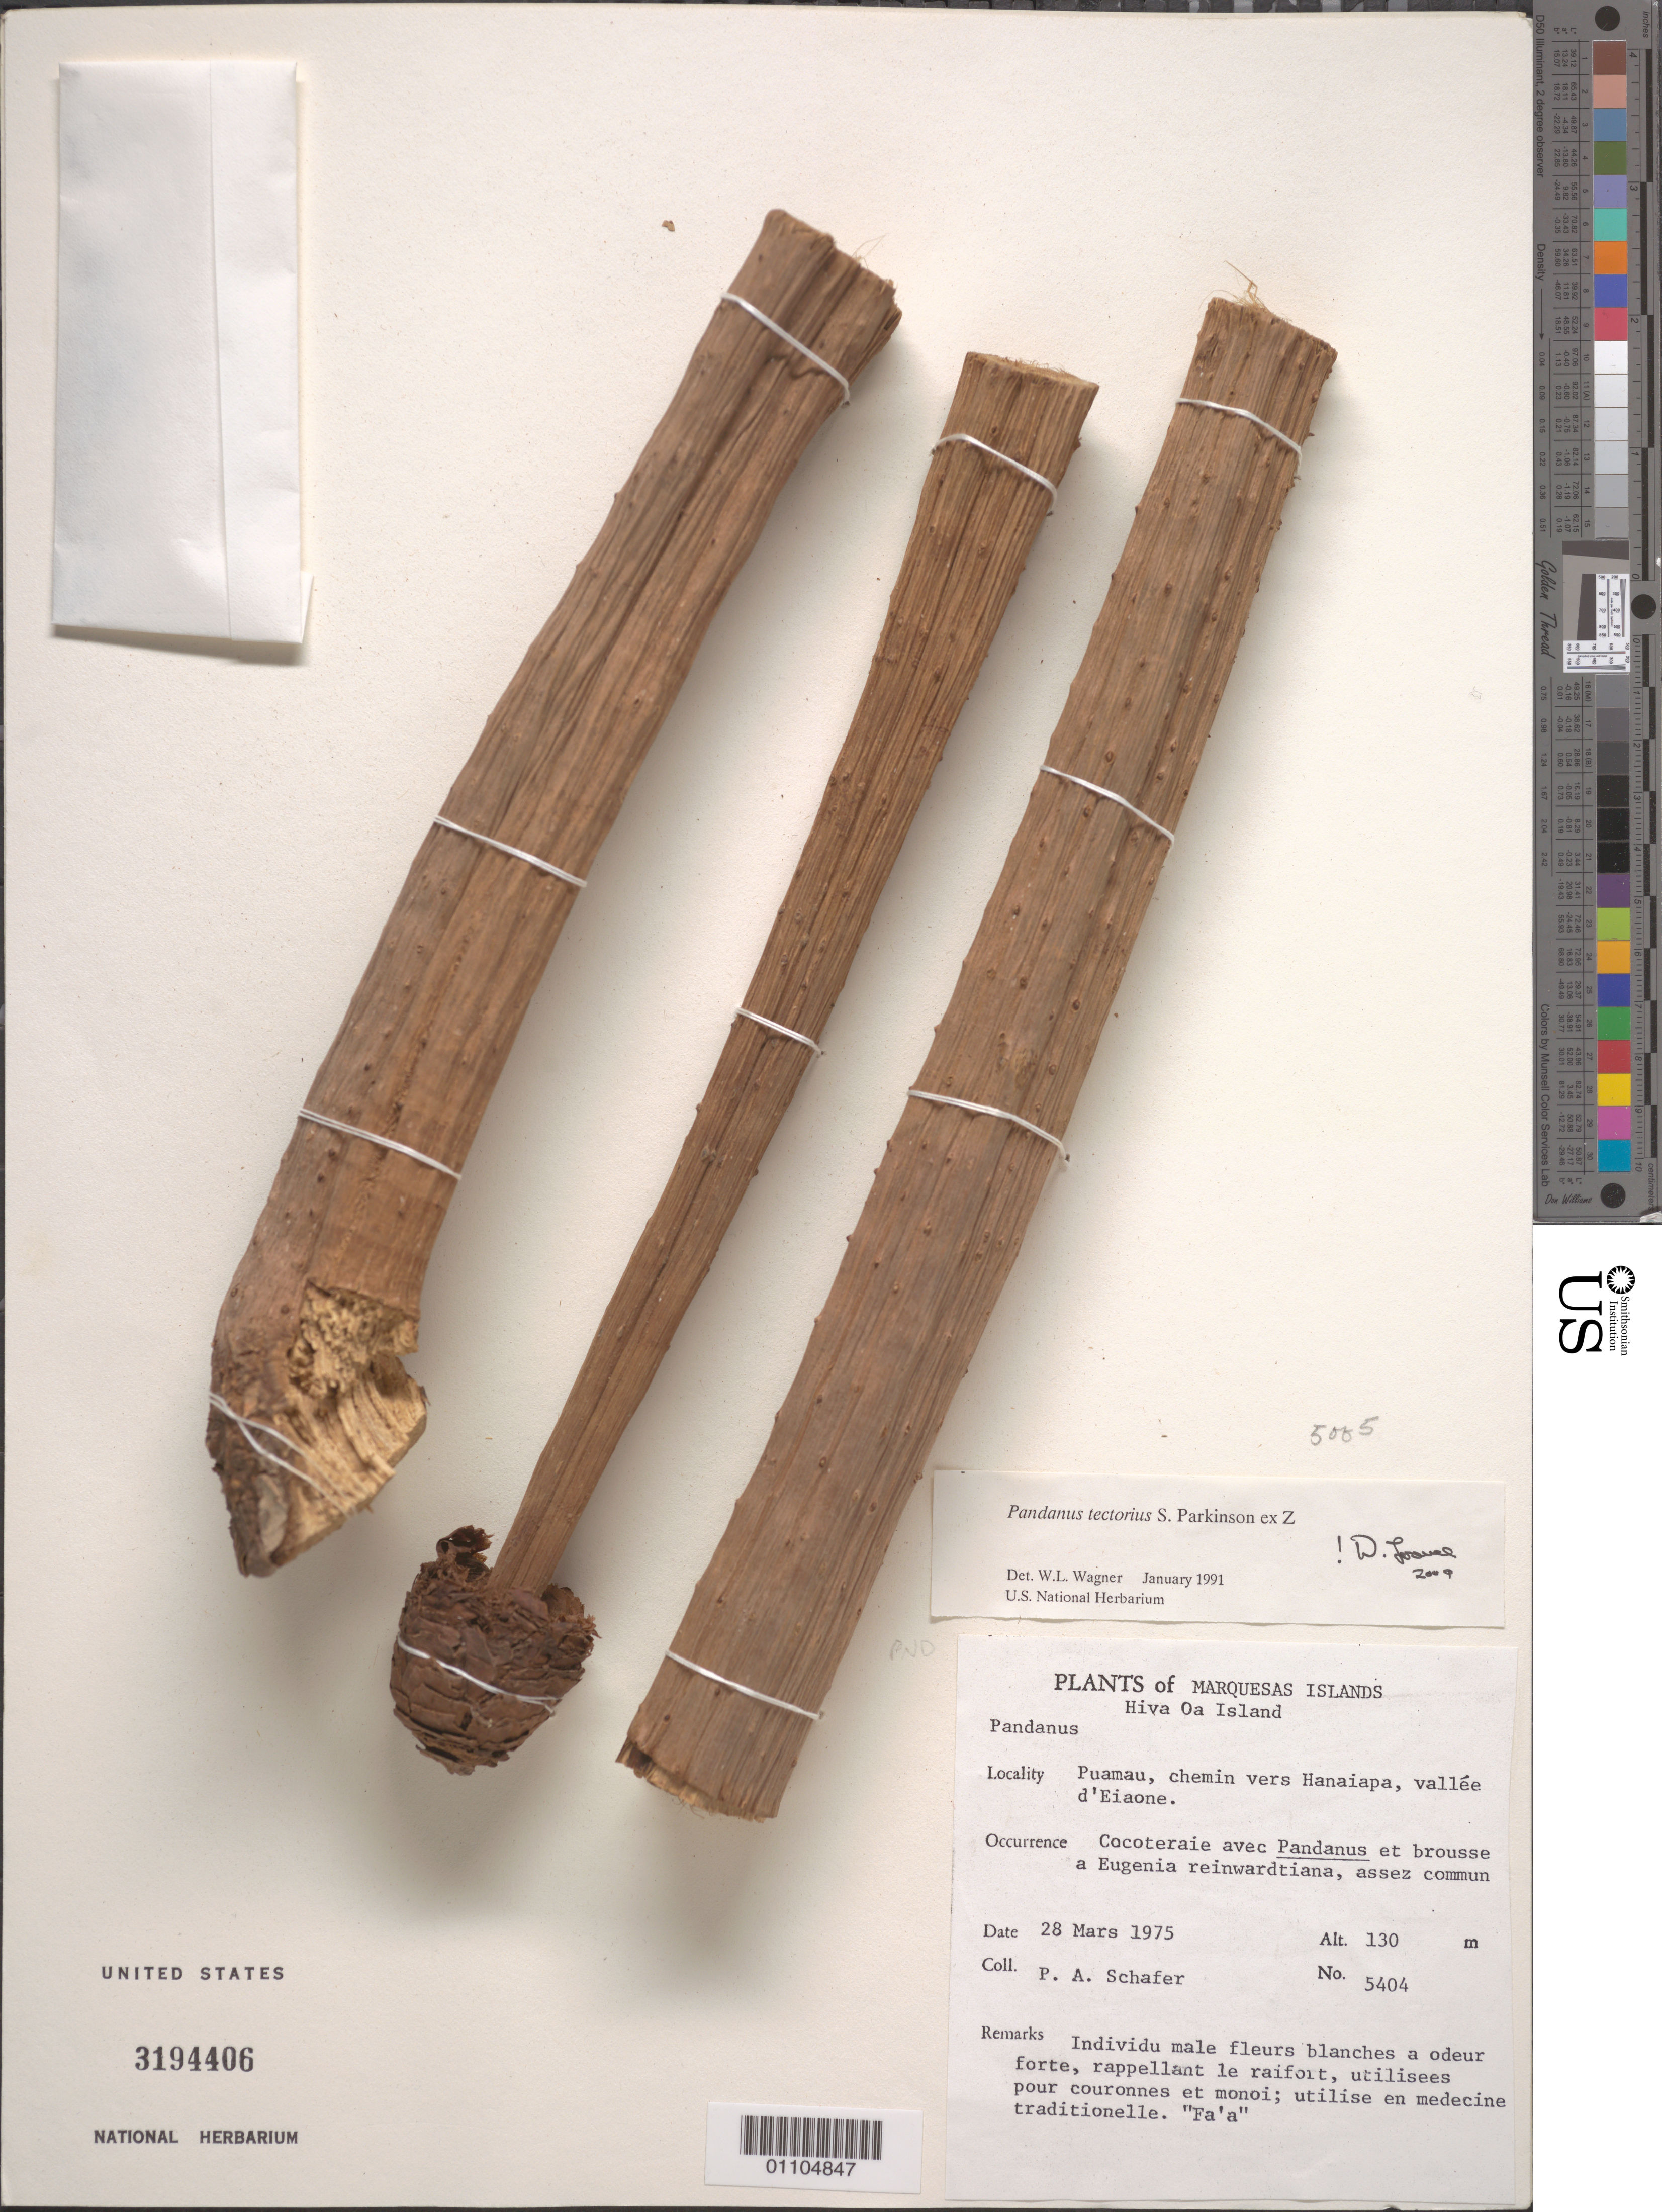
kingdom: Plantae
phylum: Tracheophyta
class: Liliopsida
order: Pandanales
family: Pandanaceae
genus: Pandanus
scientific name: Pandanus tectorius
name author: Parkinson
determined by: Wagner, W. L., (BOT), Smithsonian Institution - National Museum of Natural History (UNITED STATES)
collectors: P. A. Schäfer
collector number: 5404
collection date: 1975-03-28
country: French Polynesia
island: Hiva Oa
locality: Puamau, chemin vers Hanaiapa, vallée d'Eiaone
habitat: Cocoteraie avec Pandanus et brousse à Eugenia reinwardtiana, assez commun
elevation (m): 130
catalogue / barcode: US 3194406